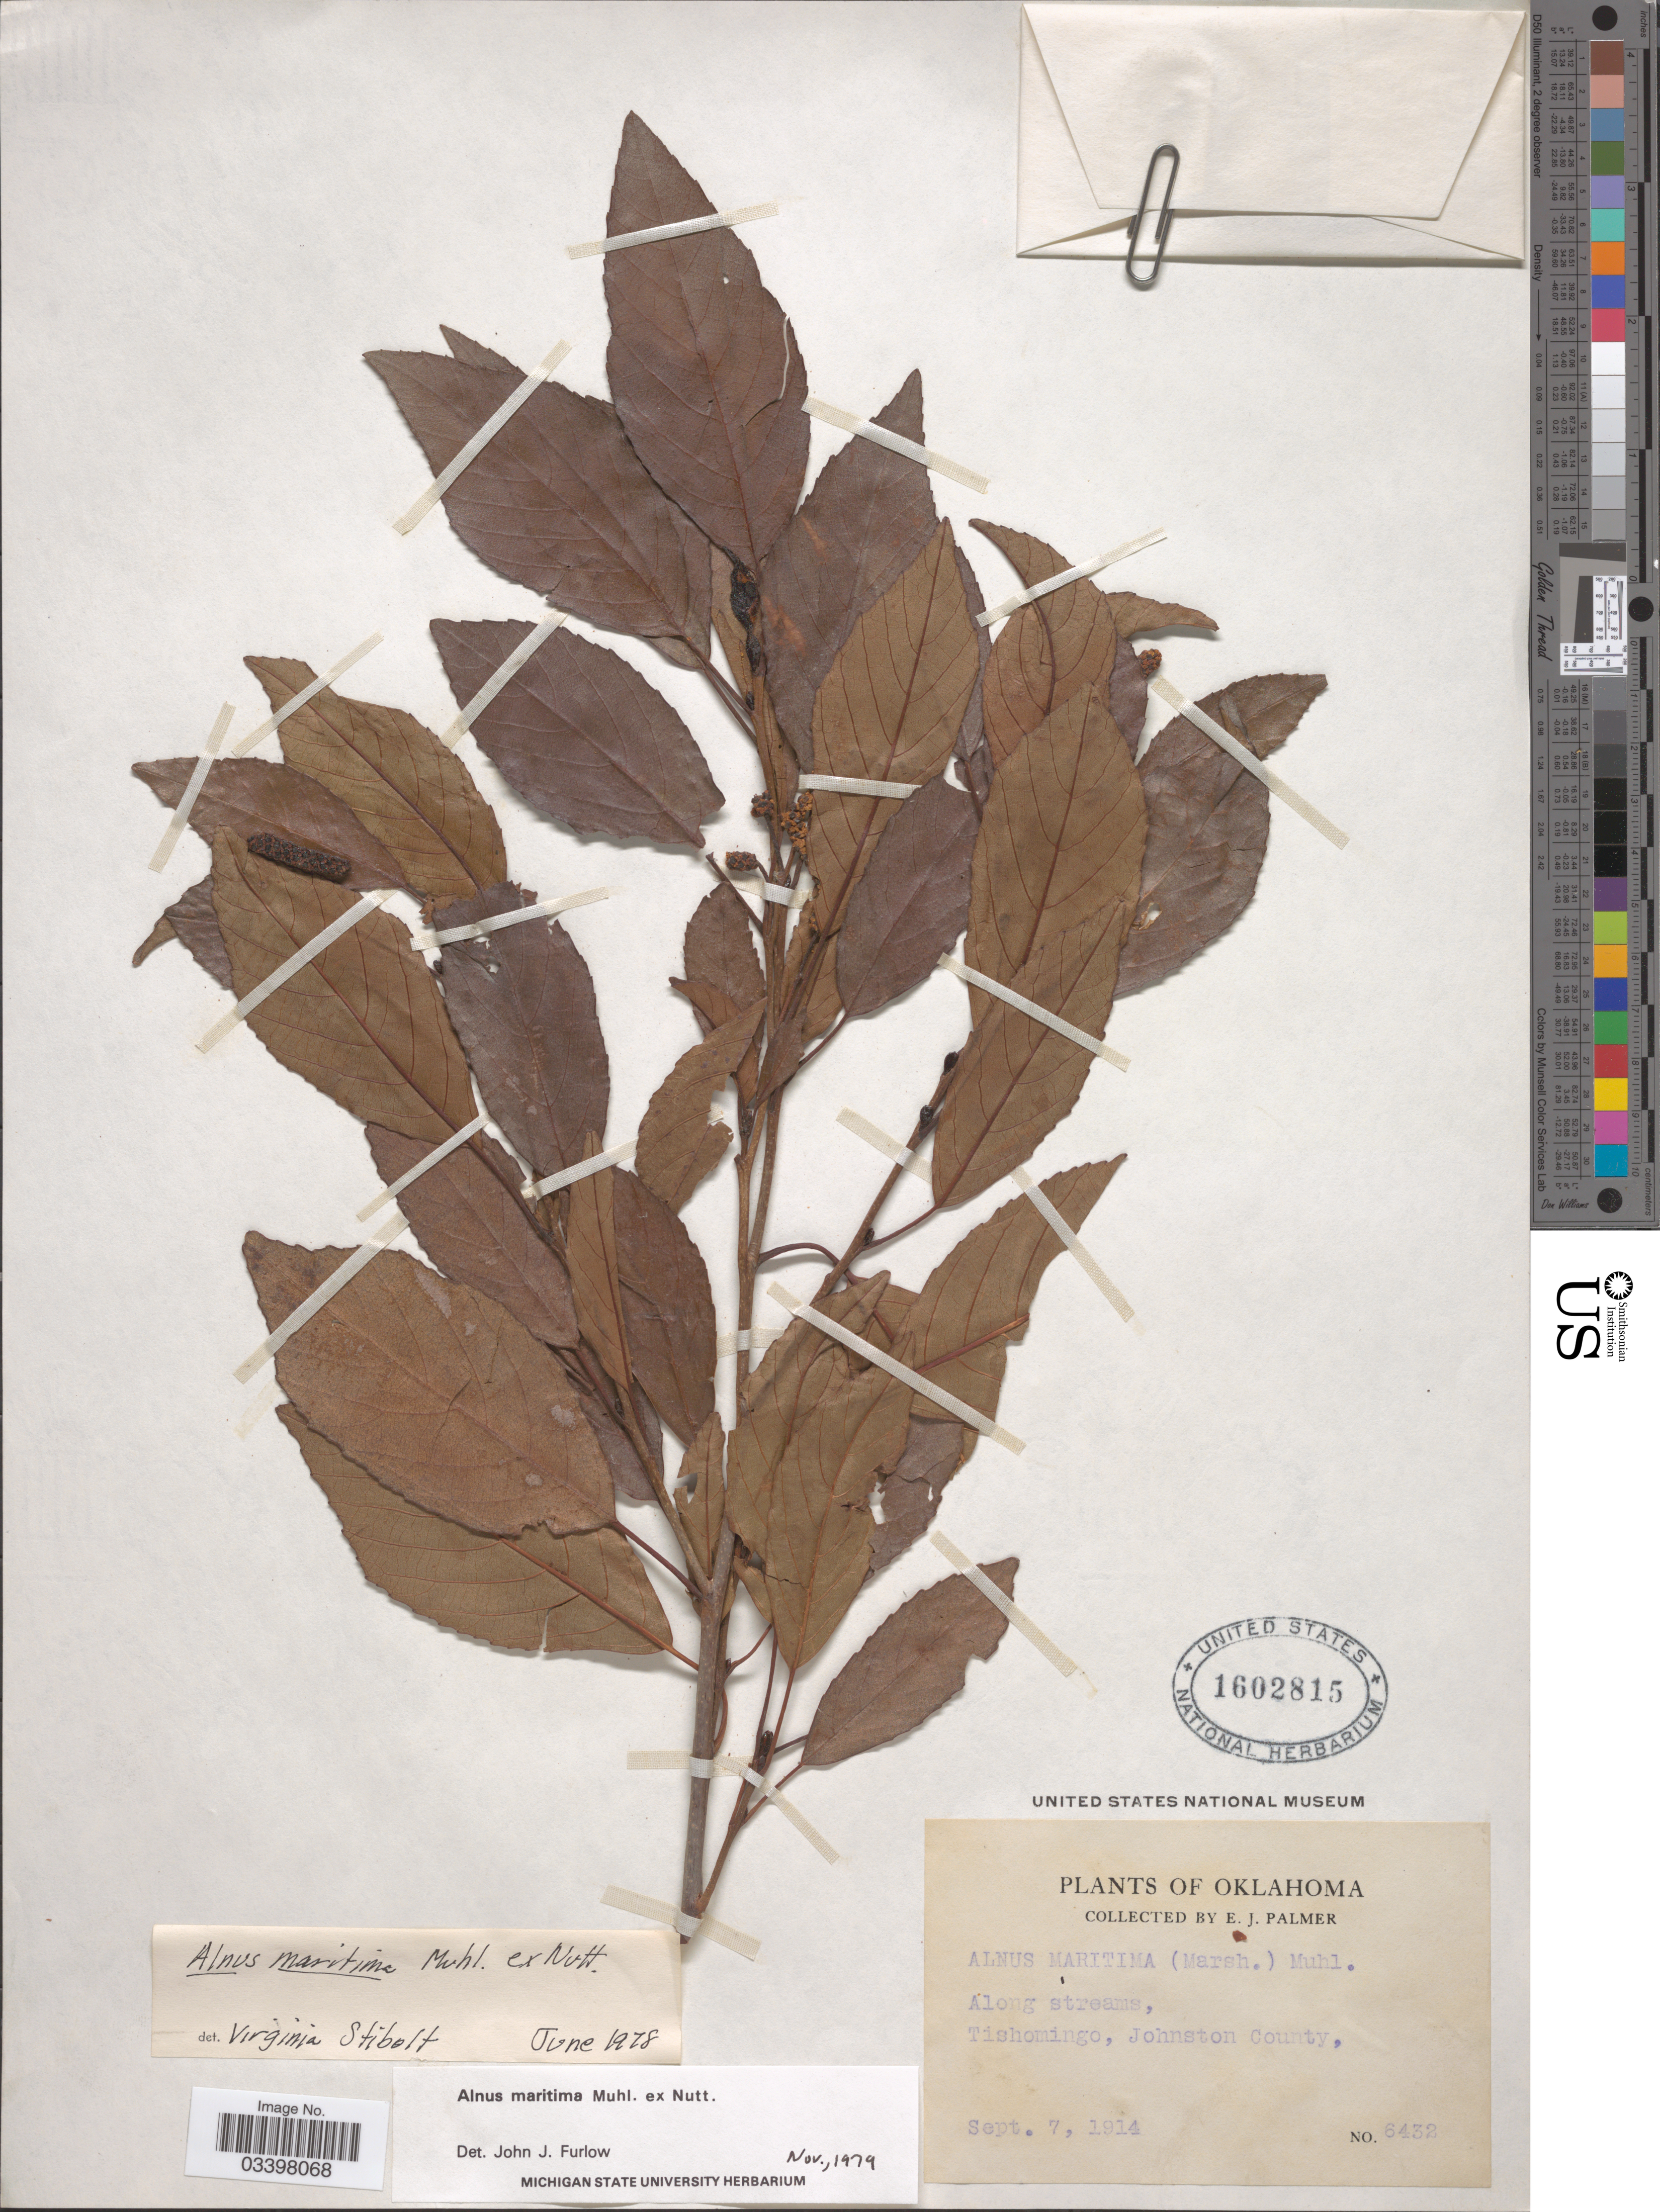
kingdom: Plantae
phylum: Tracheophyta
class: Magnoliopsida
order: Fagales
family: Betulaceae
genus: Alnus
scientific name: Alnus maritima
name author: (Marshall) Muhl. ex Nutt.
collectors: E. J. Palmer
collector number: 6432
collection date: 1914-09-07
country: United States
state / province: Oklahoma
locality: Tishomingo, Johnston County.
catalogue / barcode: US 1602815